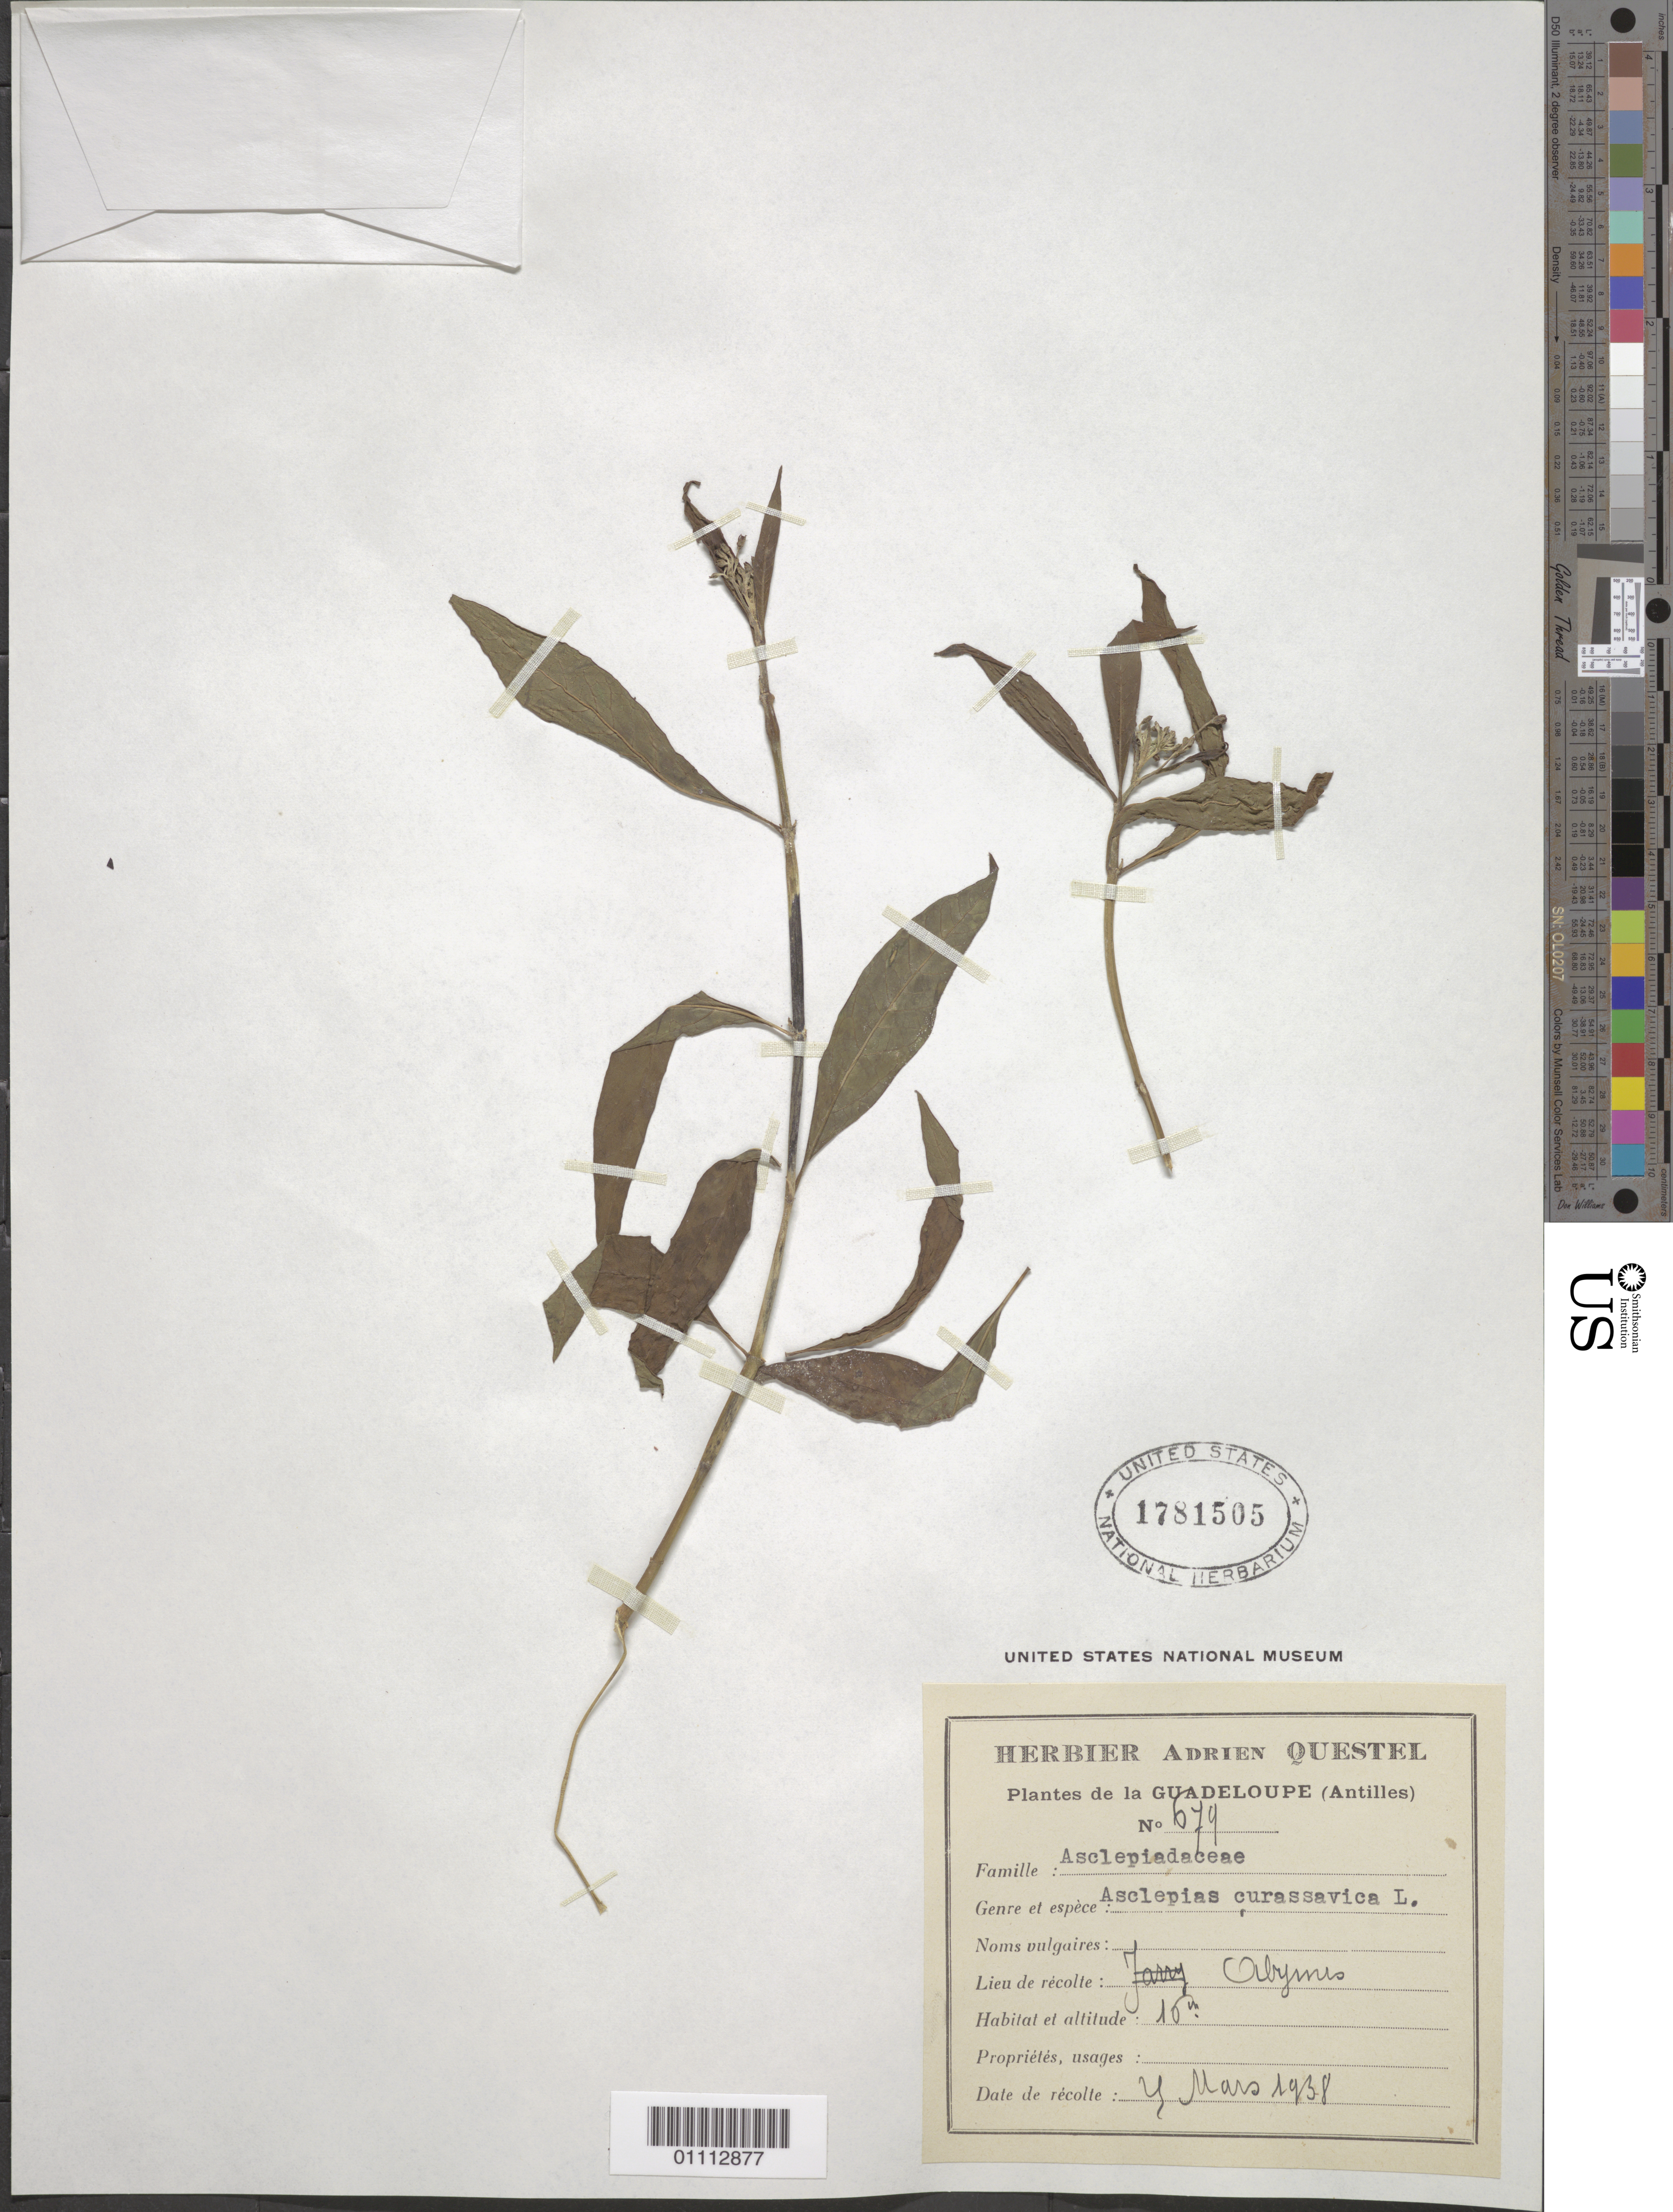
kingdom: Plantae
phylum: Tracheophyta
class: Magnoliopsida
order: Gentianales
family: Apocynaceae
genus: Asclepias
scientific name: Asclepias curassavica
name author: L.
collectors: A. Questel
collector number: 679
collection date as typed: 04 Mar 1938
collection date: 1938-03-04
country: Guadeloupe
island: Grande Terre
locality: Abymes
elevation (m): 15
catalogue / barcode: US 1781505